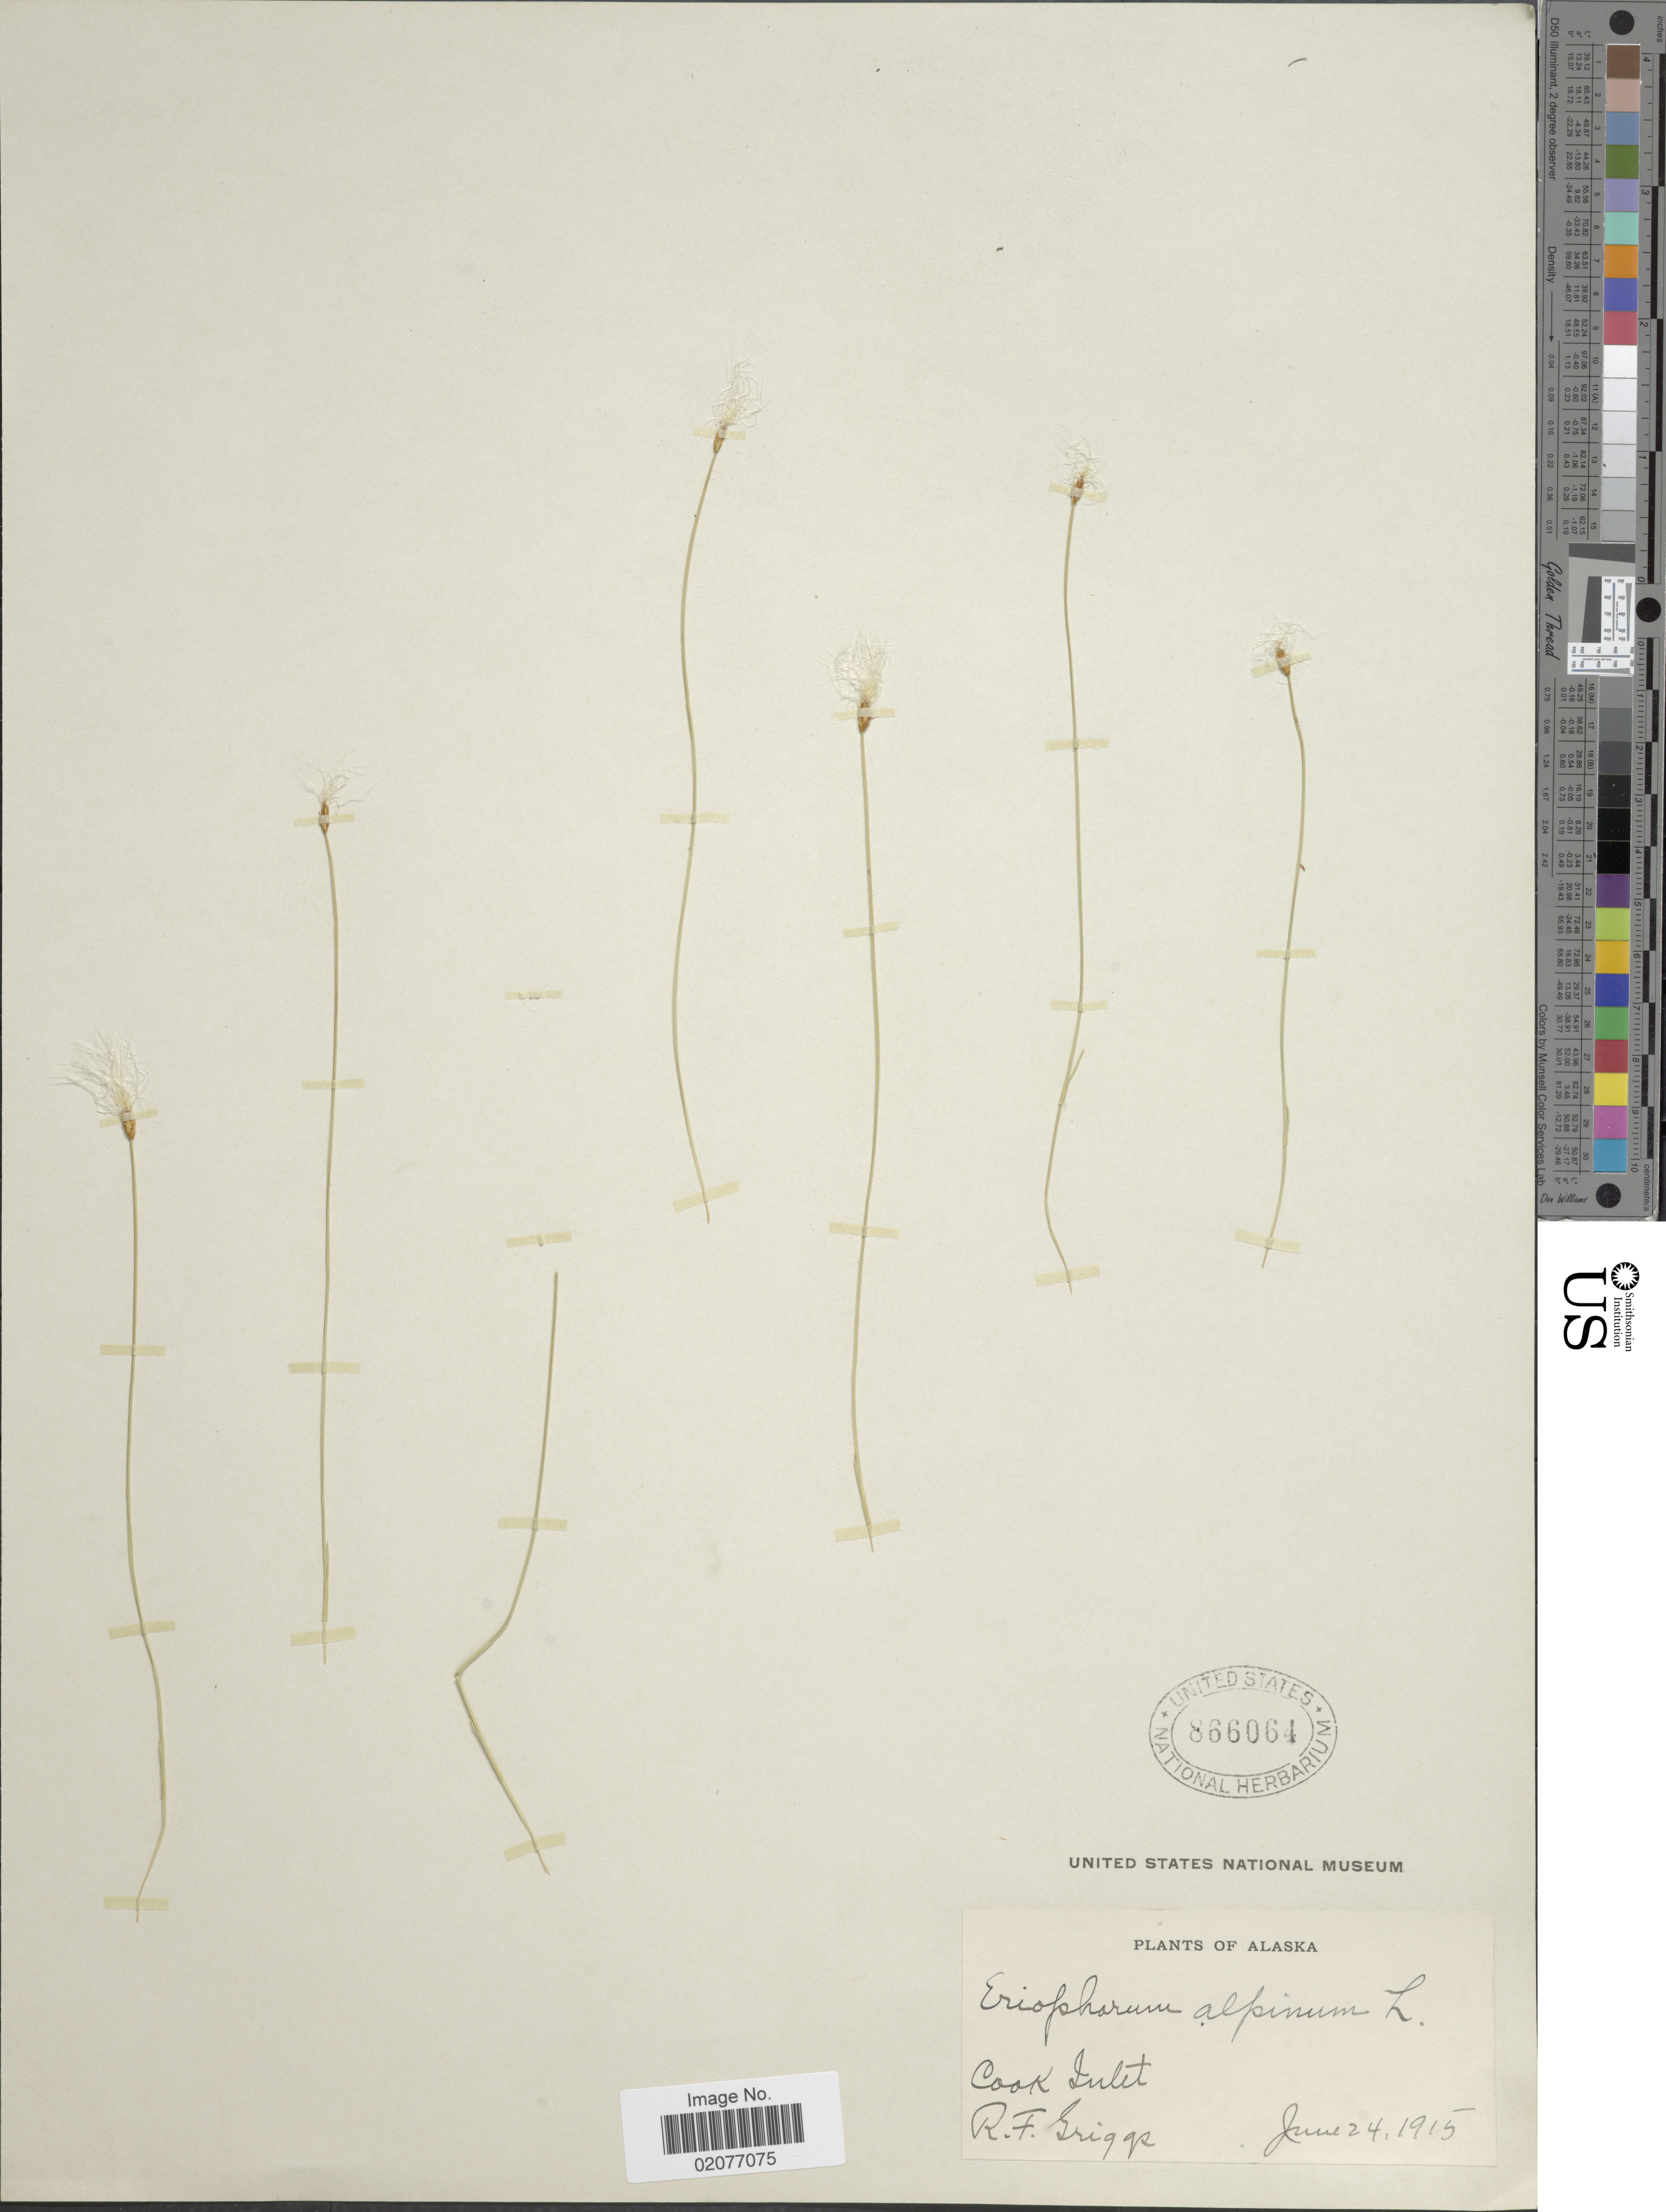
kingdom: Plantae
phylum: Tracheophyta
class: Liliopsida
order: Poales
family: Cyperaceae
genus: Trichophorum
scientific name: Trichophorum alpinum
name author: (L.) Pers.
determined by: Strong, Mark T., (BOT), Smithsonian Institution - National Museum of Natural History (UNITED STATES)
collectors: R. F. Griggs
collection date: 1915-06-24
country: United States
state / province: Alaska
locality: Cook Inlet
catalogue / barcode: US 866064